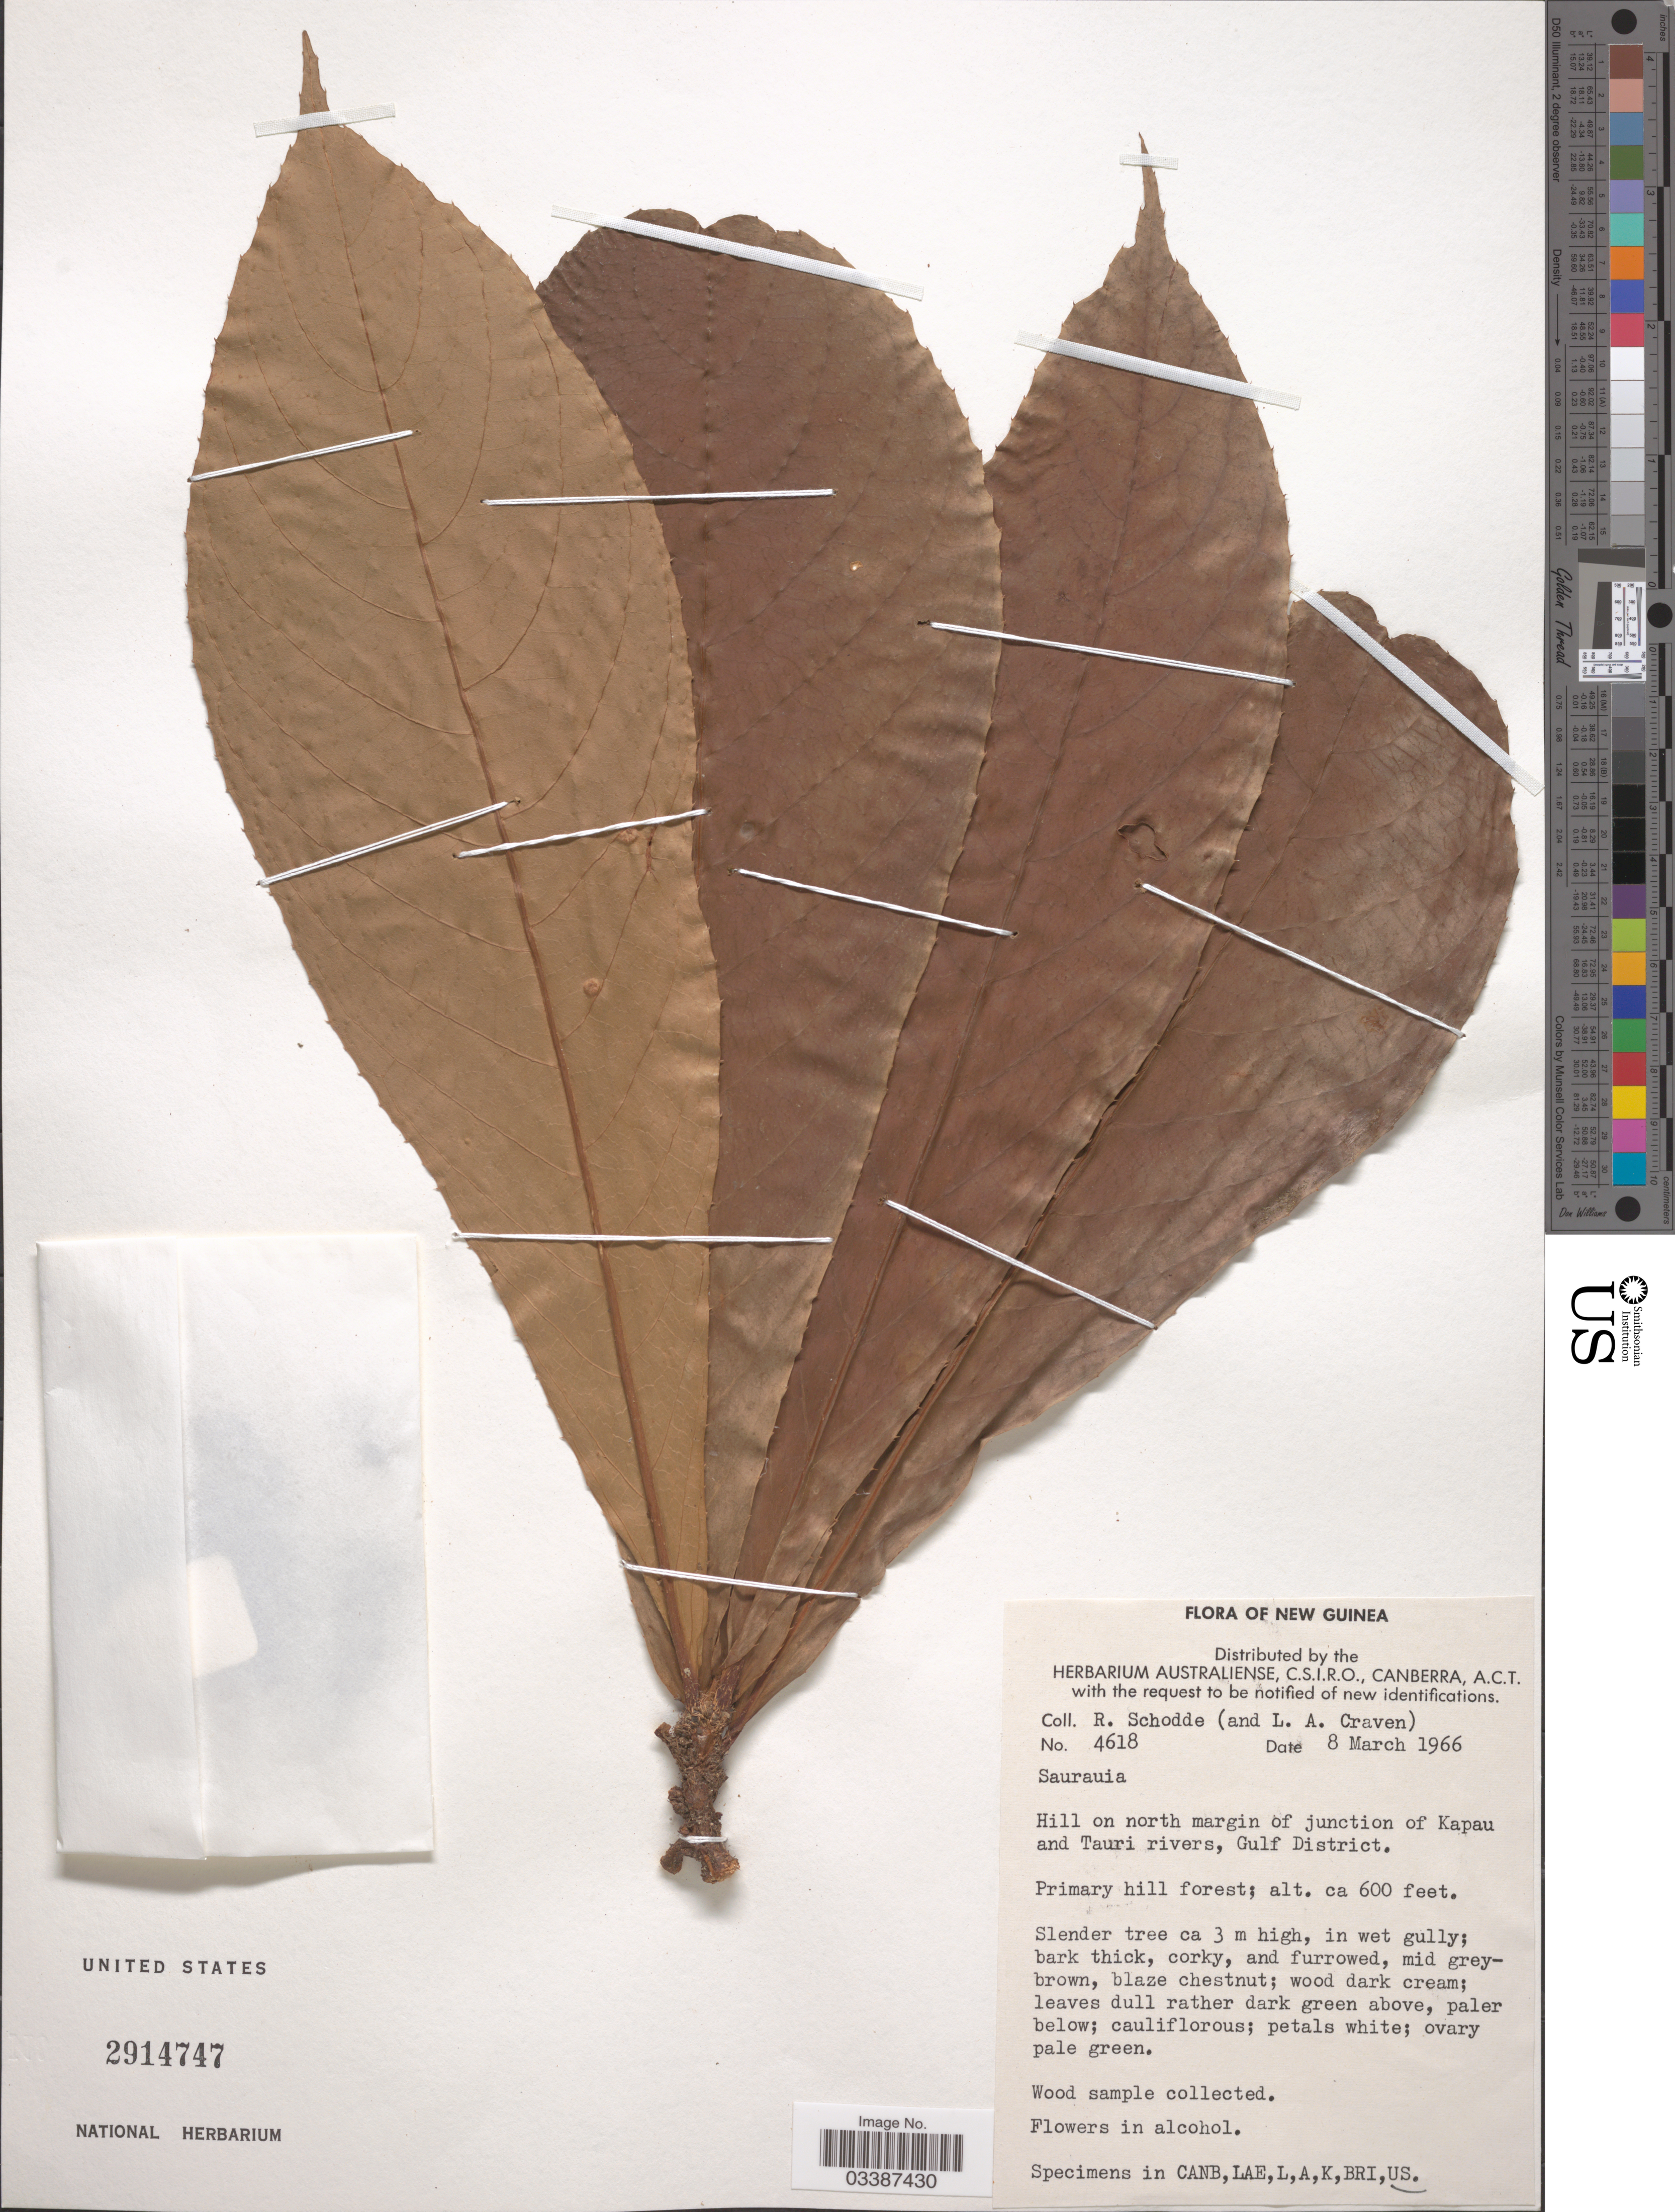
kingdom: Plantae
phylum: Tracheophyta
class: Magnoliopsida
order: Ericales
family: Actinidiaceae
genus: Saurauia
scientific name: Saurauia sp.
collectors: R. Schodde & L. A. Craven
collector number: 4618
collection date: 1966-03-08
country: Papua New Guinea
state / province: Gulf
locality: New Guinea. Hill on north margin of junction of Kapau and Tauri rivers, Gulf District.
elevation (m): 183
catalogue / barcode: US 2914747